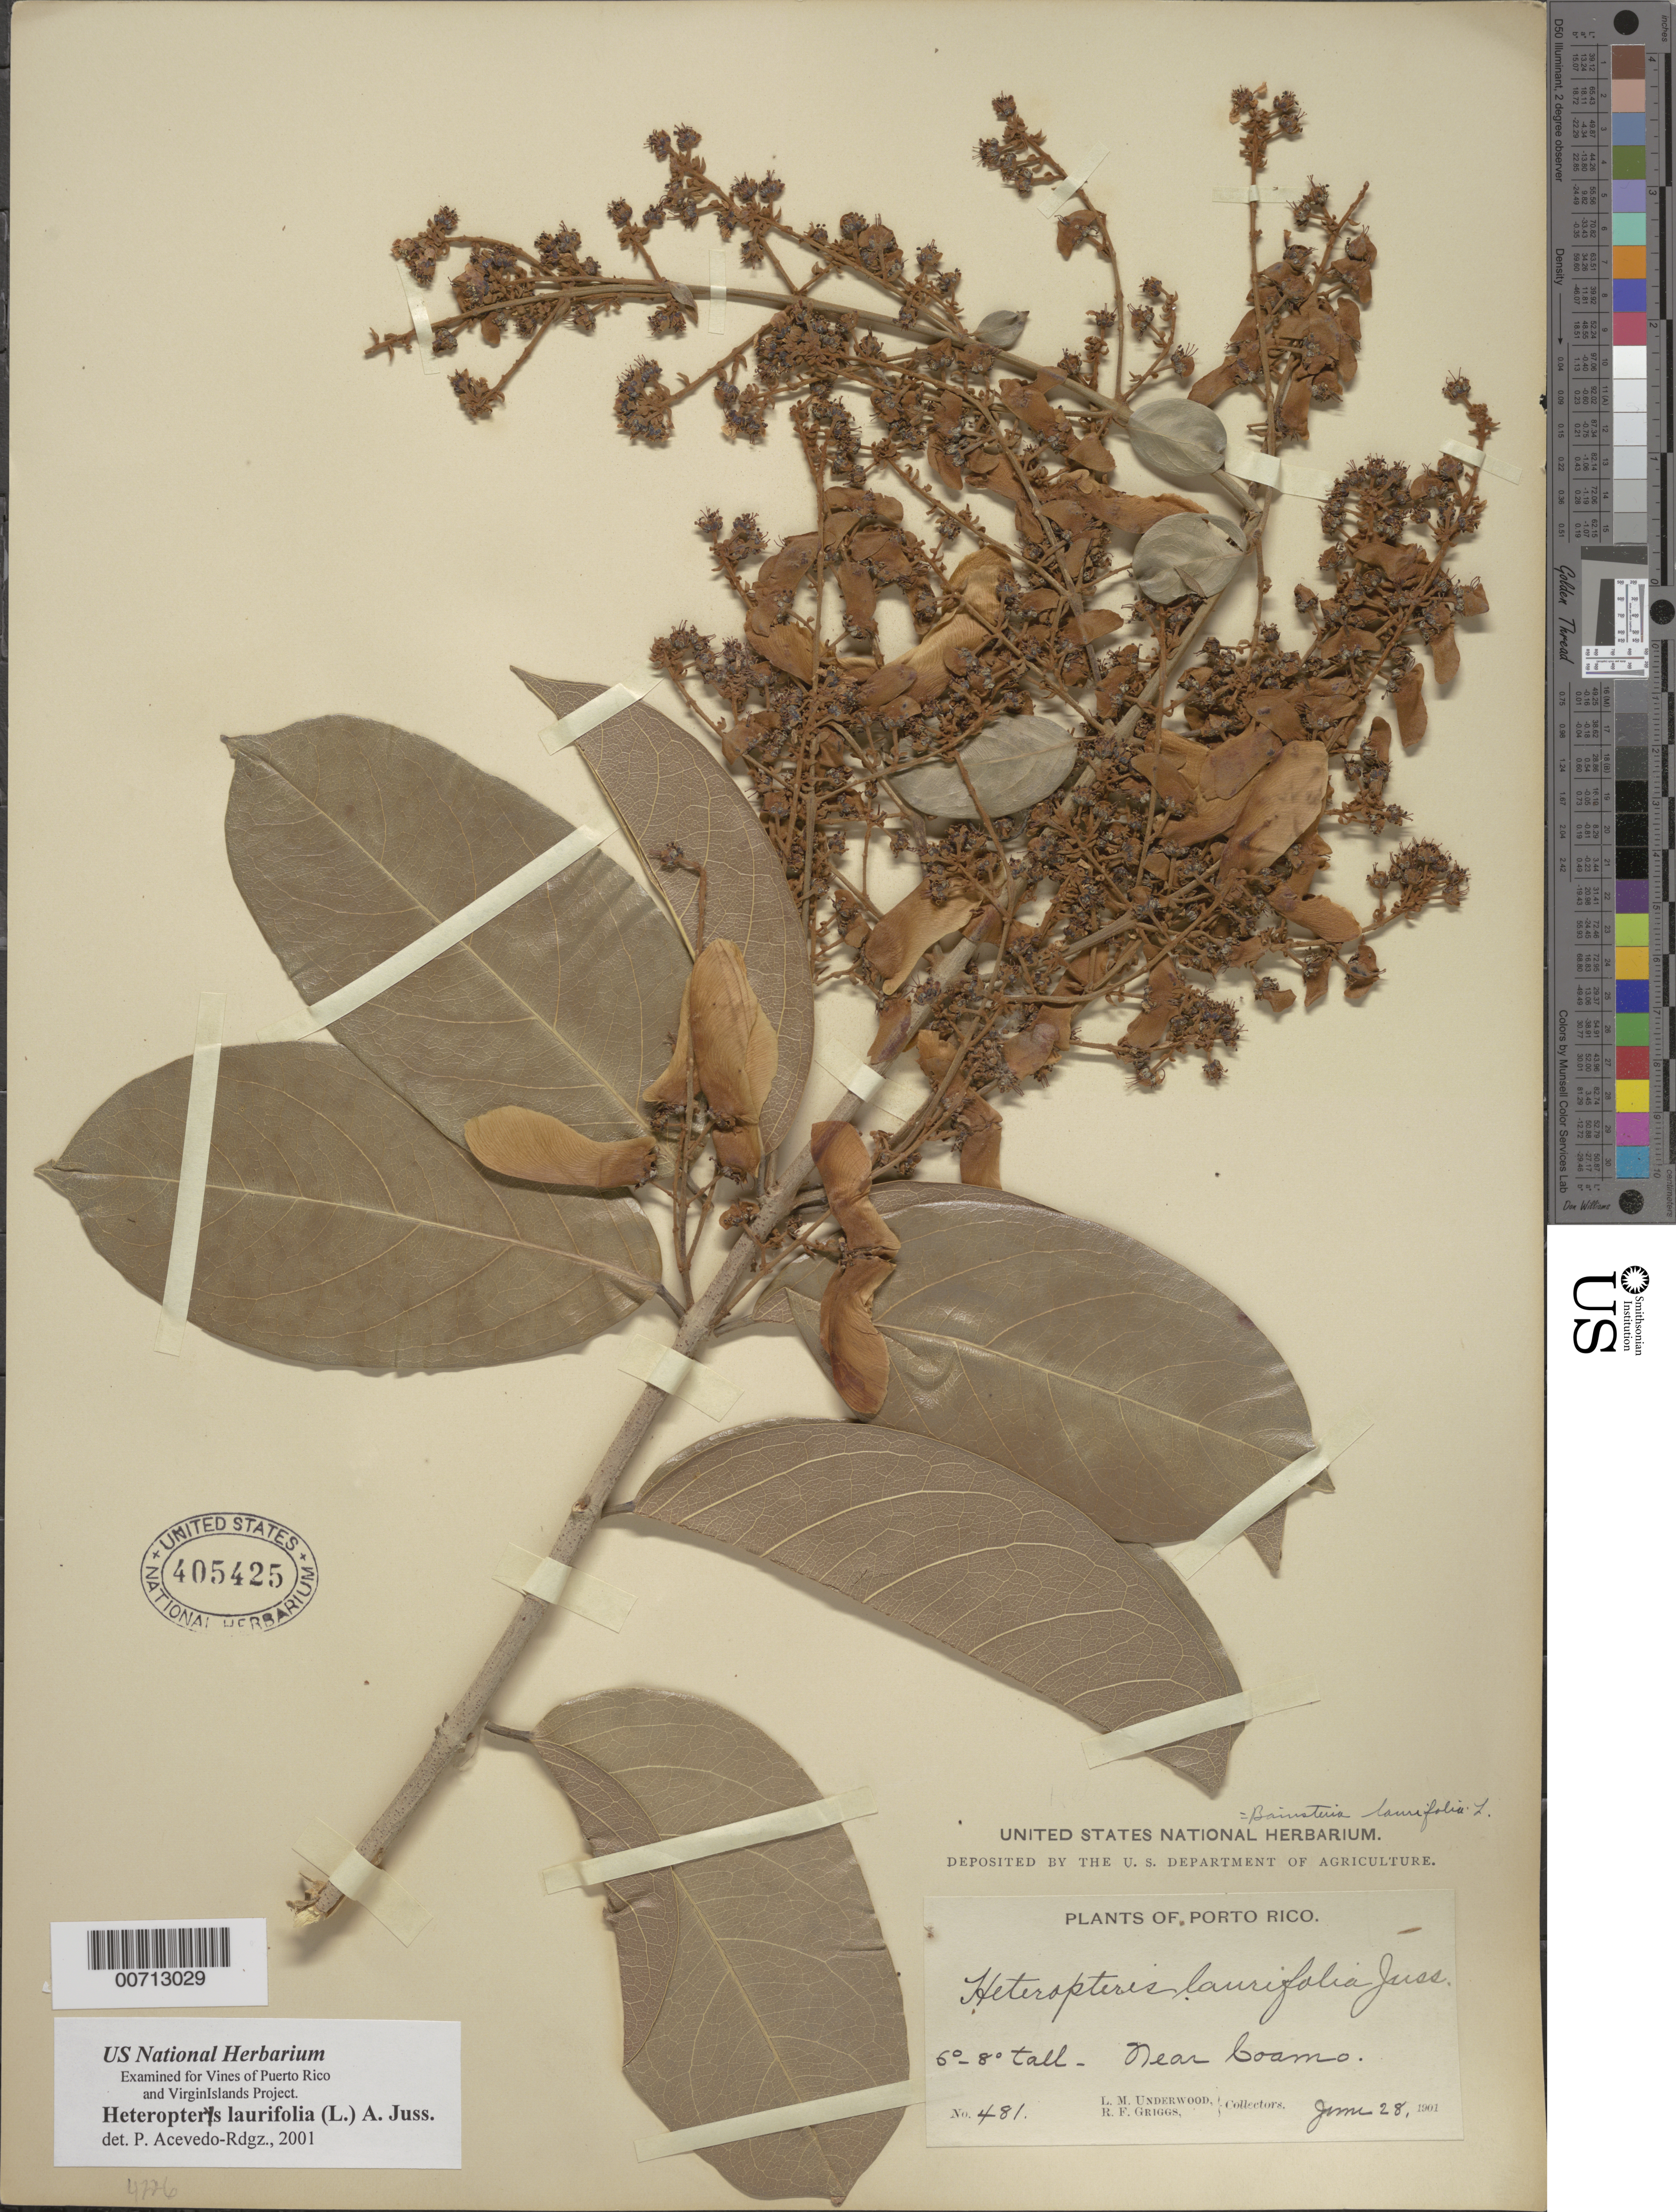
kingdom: Plantae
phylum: Tracheophyta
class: Magnoliopsida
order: Malpighiales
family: Malpighiaceae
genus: Heteropterys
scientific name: Heteropterys laurifolia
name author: (L.) A. Juss.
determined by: Acevedo-Rodríguez, P., (BOT), Smithsonian Institution - National Museum of Natural History (UNITED STATES)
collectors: L. M. Underwood & R. F. Griggs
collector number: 481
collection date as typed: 28 Jun 1901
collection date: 1901-06-28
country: Puerto Rico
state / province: Coamo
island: Greater Antilles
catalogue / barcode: US 405425